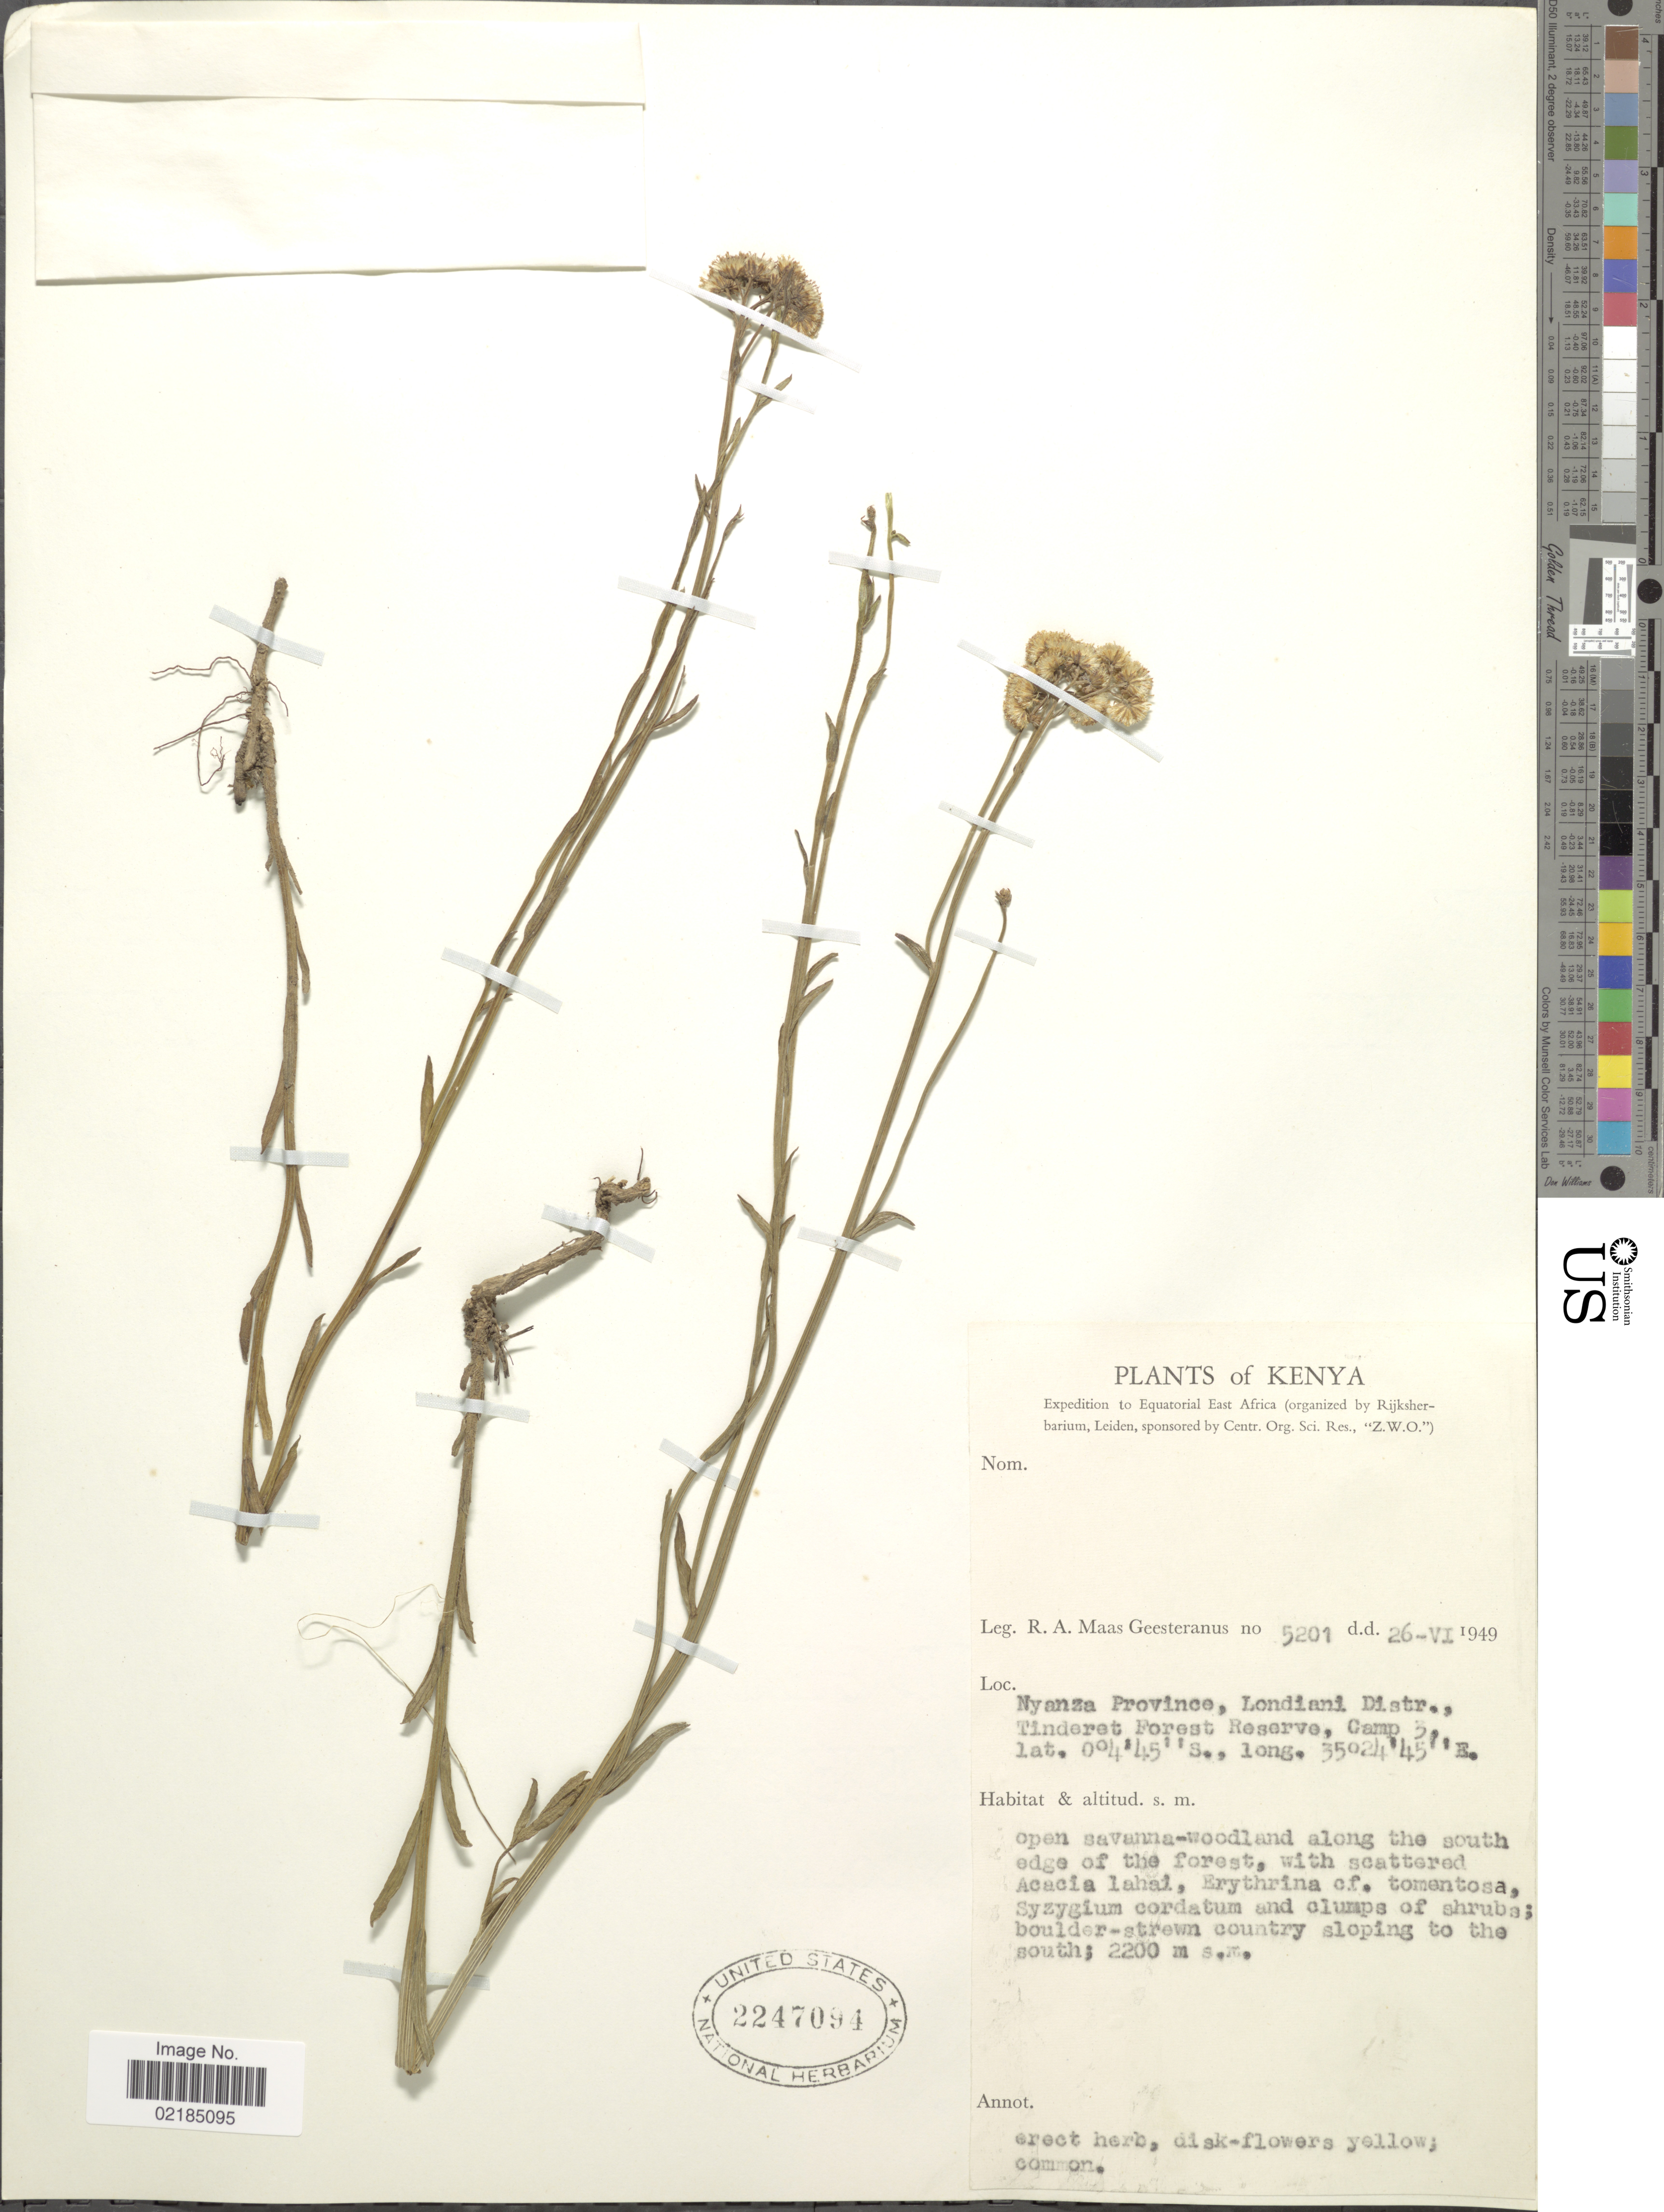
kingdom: Plantae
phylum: Tracheophyta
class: Magnoliopsida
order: Asterales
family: Asteraceae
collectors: R. A. Maas Geesteranus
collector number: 5201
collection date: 1949-06-26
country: Kenya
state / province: Kericho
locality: Nyanza Province, Londiani Distr., Tinderet Forest Reserve, Camp 3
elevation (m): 2200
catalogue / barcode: US 2247091